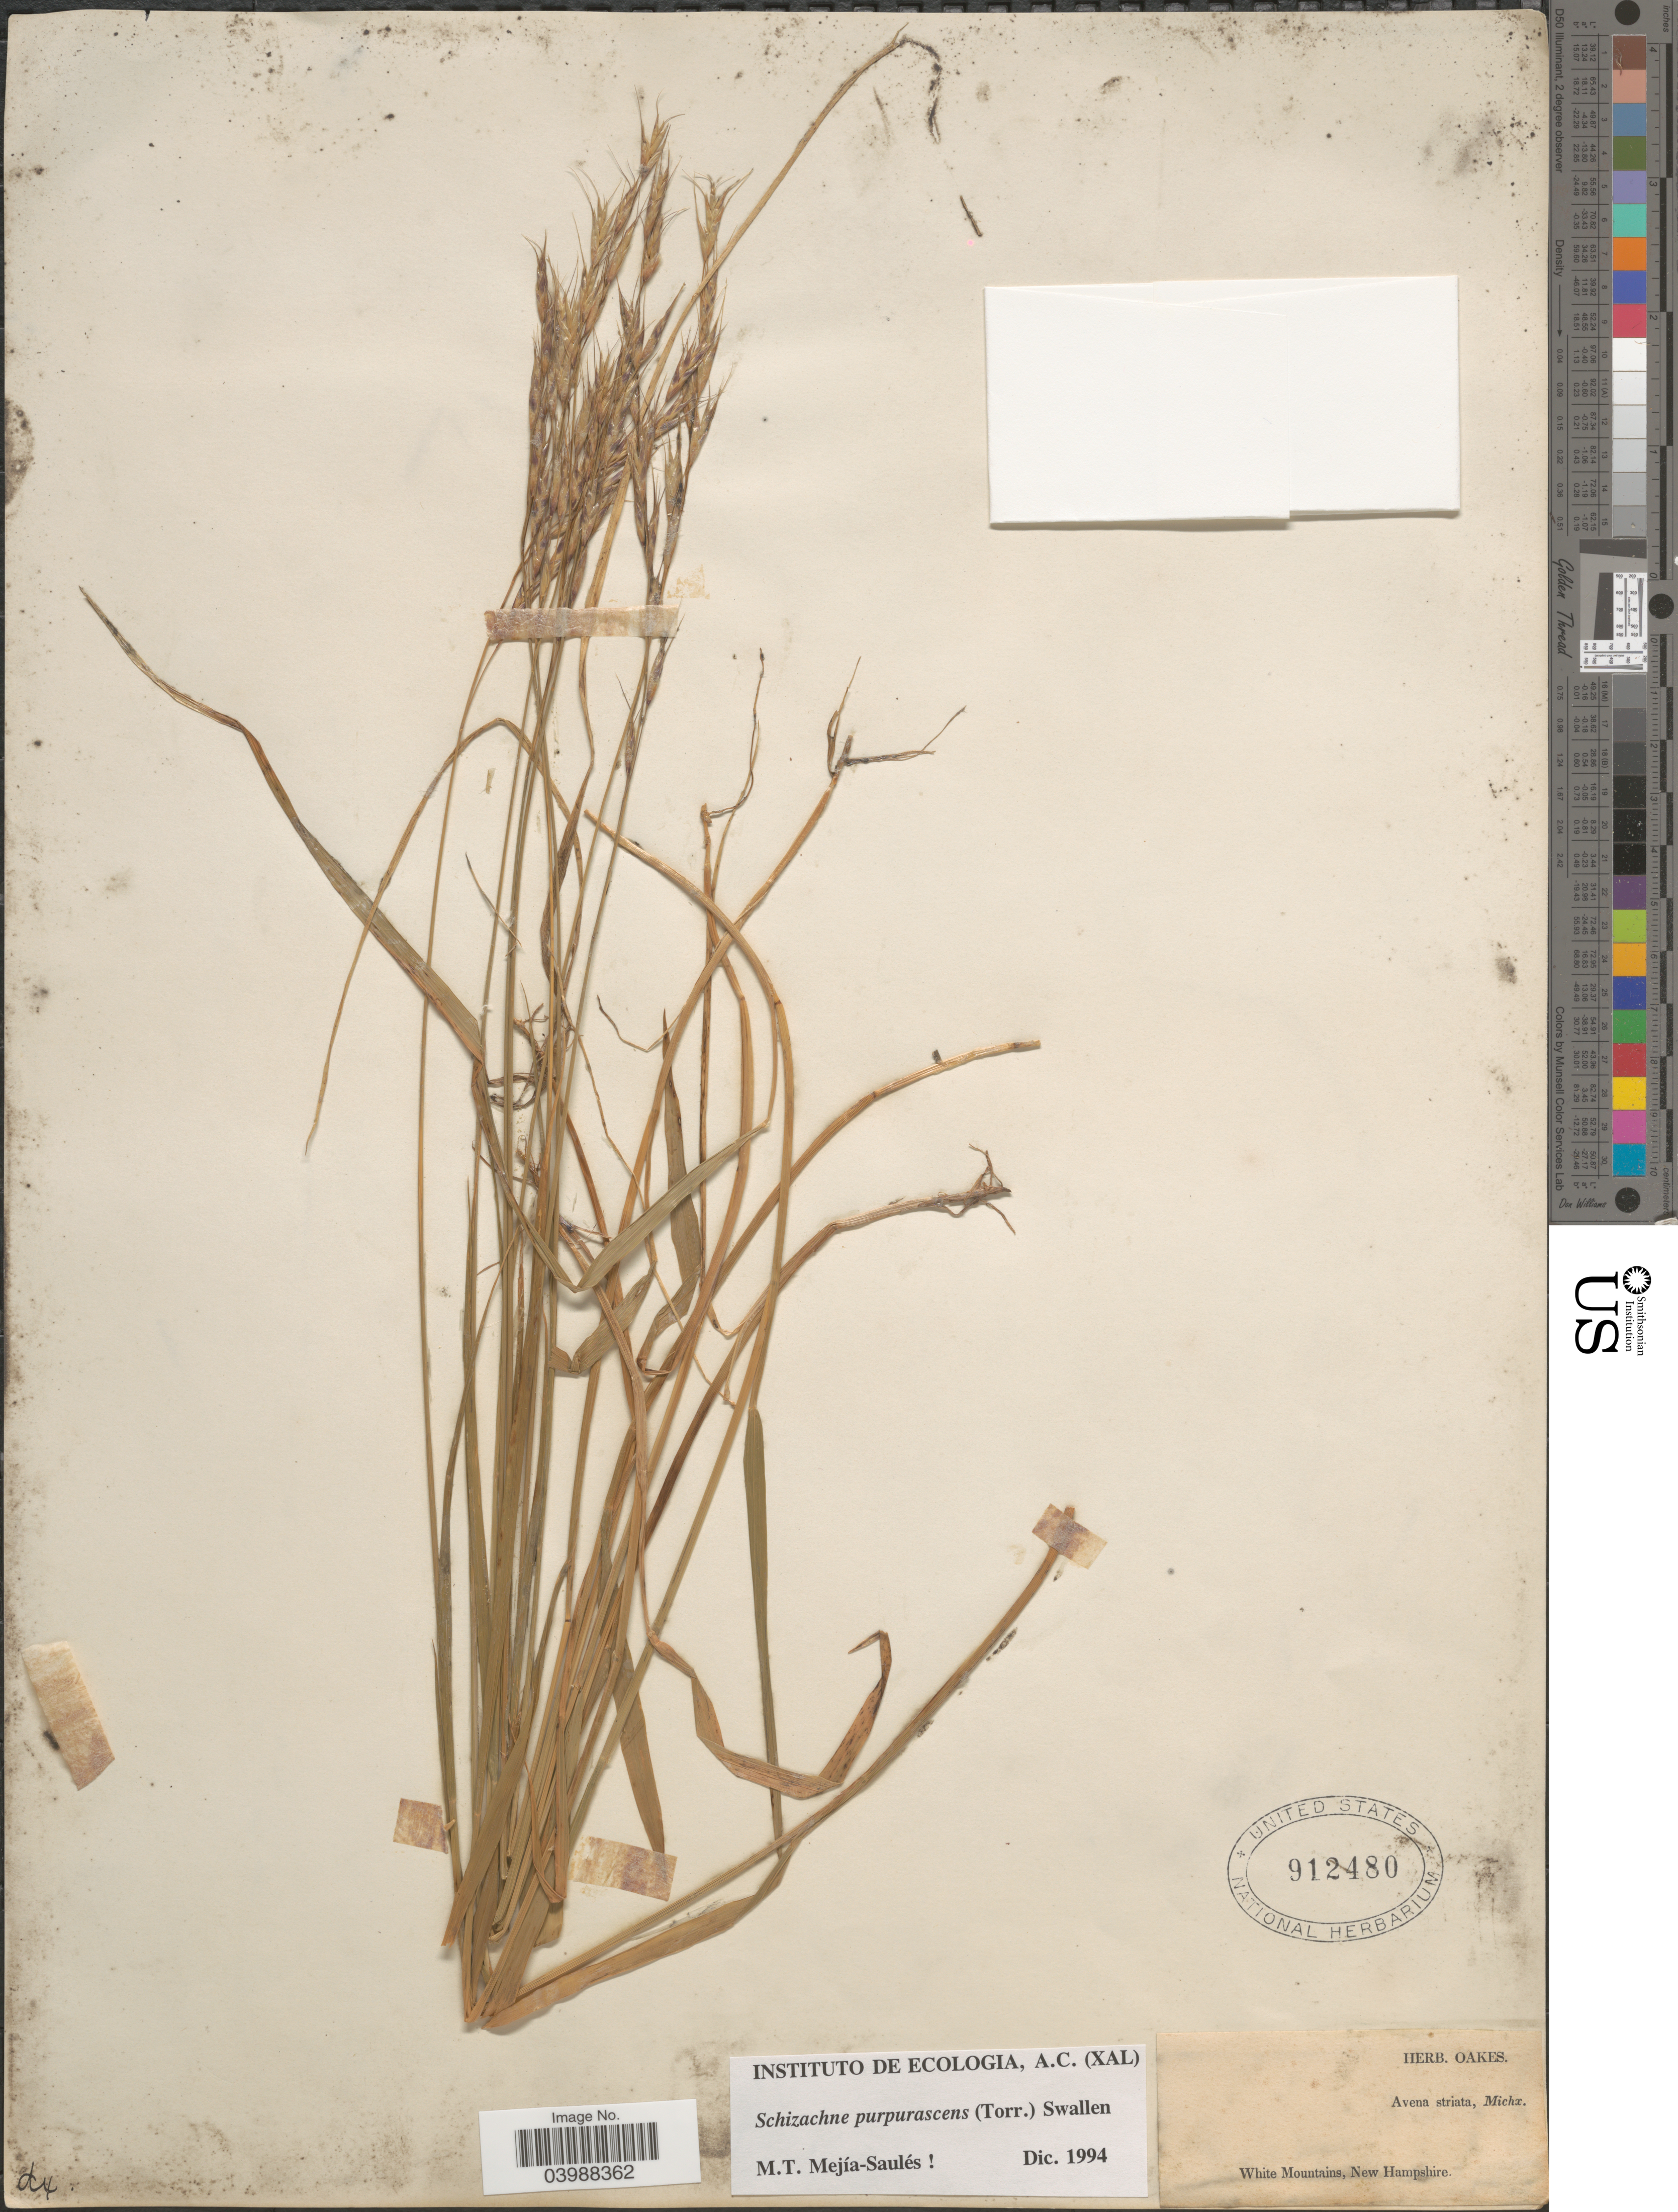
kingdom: Plantae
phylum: Tracheophyta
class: Liliopsida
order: Poales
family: Poaceae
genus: Schizachne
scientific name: Schizachne purpurascens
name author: (Torr.) Swallen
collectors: ex herb. Oakes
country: United States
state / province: New Hampshire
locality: White Mountains.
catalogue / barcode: US 912480